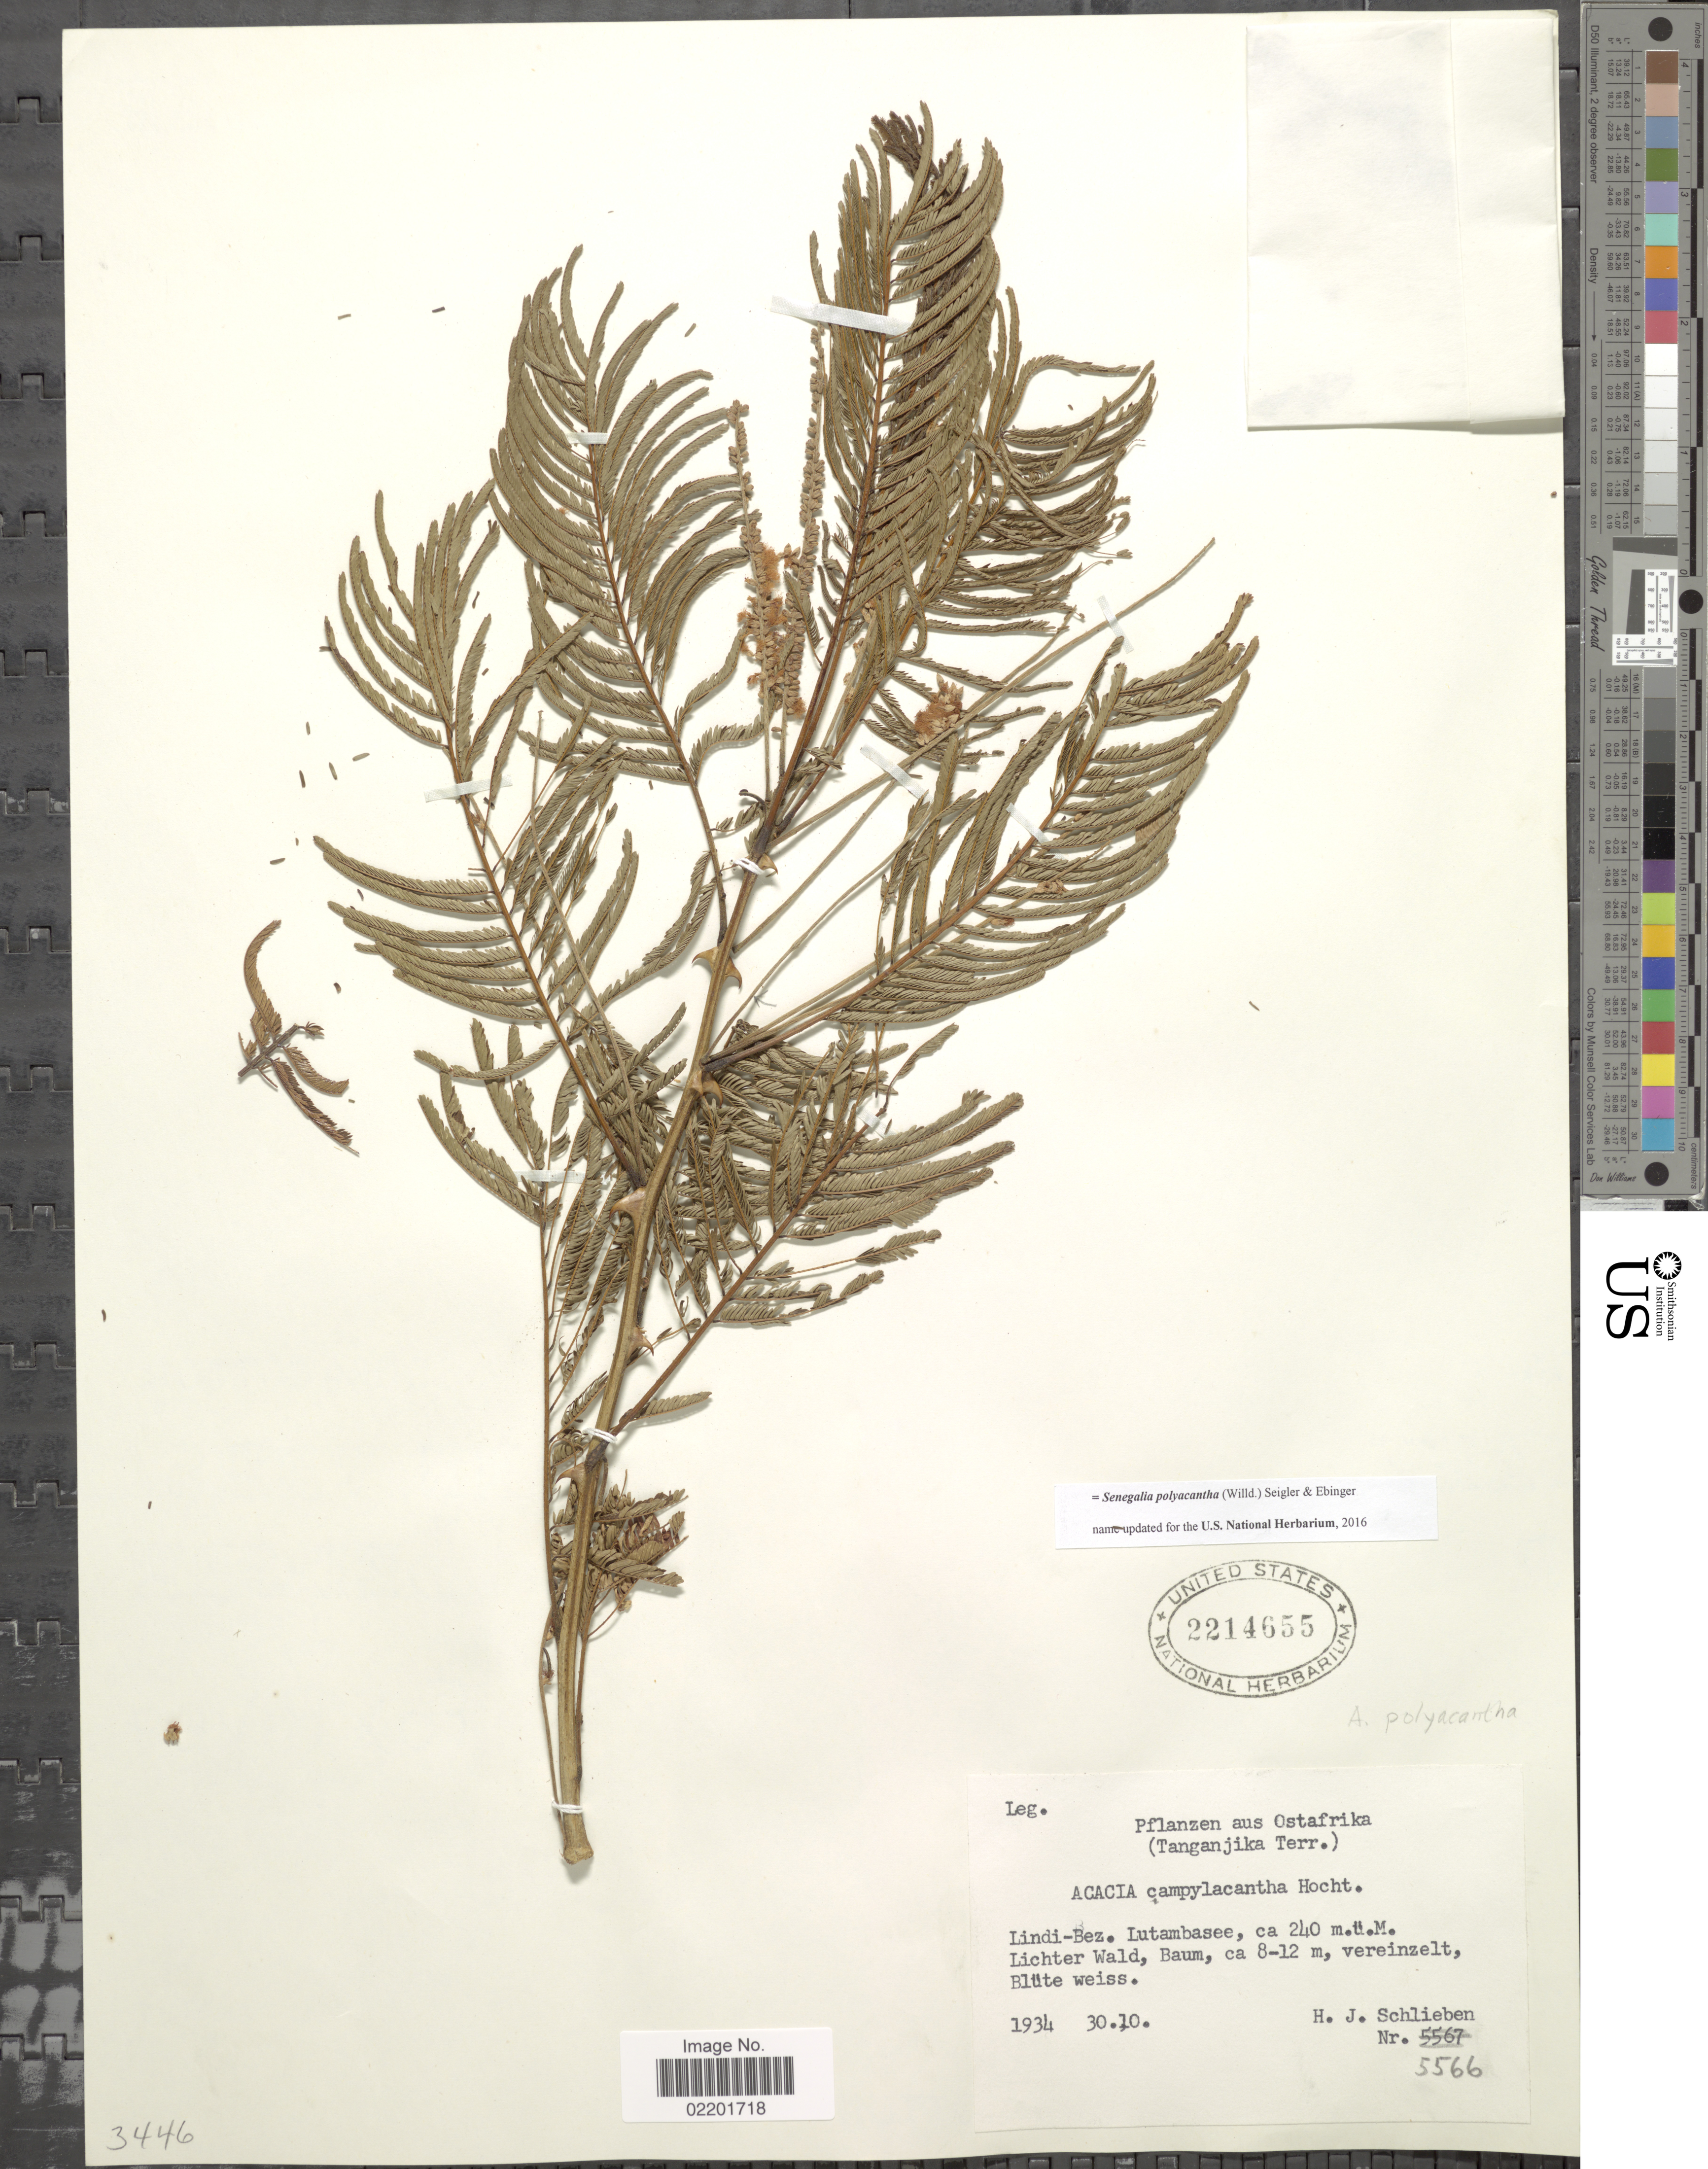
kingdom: Plantae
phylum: Tracheophyta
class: Magnoliopsida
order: Fabales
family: Fabaceae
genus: Senegalia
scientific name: Senegalia polyacantha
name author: (Willd.) Seigler & Ebinger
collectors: H. J. Schlieben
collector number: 5566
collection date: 1934-10-30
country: Tanzania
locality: Ostafrika, Tanganjika Terr., Lindi-Bez, Lutambasee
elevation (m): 240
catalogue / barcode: US 2214655